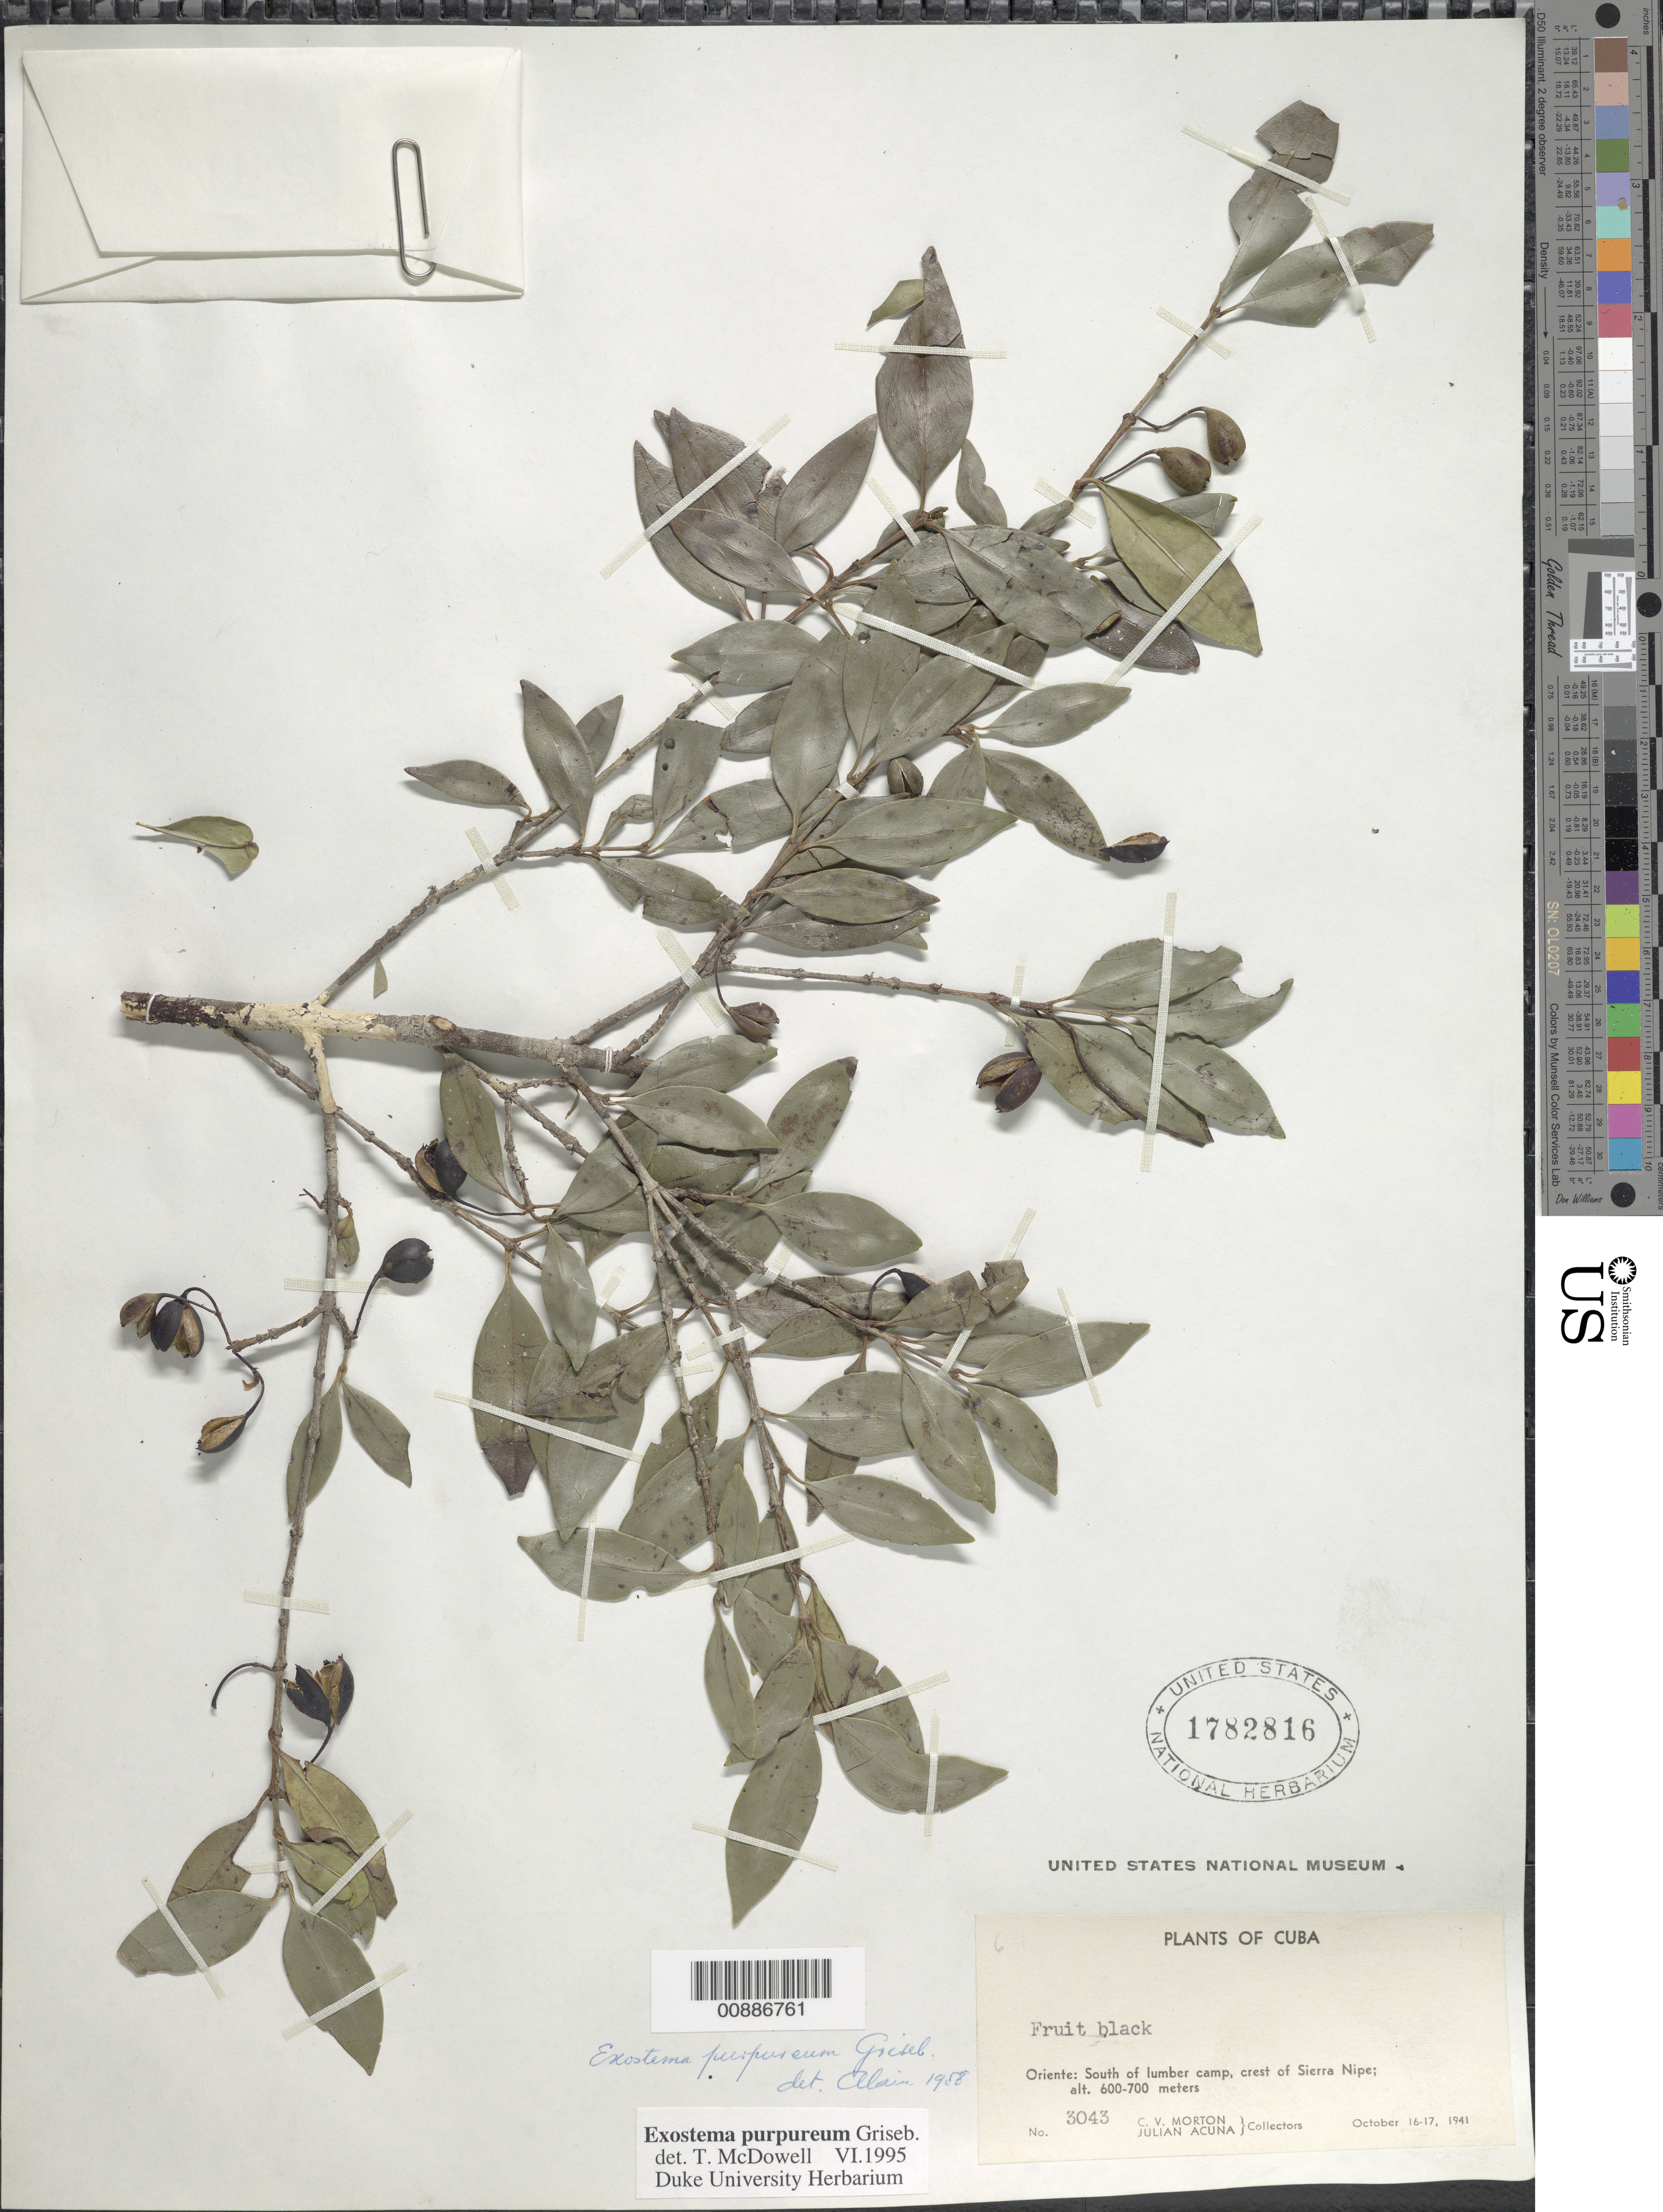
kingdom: Plantae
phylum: Tracheophyta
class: Magnoliopsida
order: Gentianales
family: Rubiaceae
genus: Exostema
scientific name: Exostema purpureum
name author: Griseb.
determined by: Liogier, Alain H.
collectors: C. V. Morton & J. Acuña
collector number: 3043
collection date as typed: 16 Oct 1941 to 17 Oct 1941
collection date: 1941-10-16/1941-10-17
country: Cuba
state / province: Oriente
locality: South of lumber camp, crest of Sierra Nipe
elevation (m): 600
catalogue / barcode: US 1782816